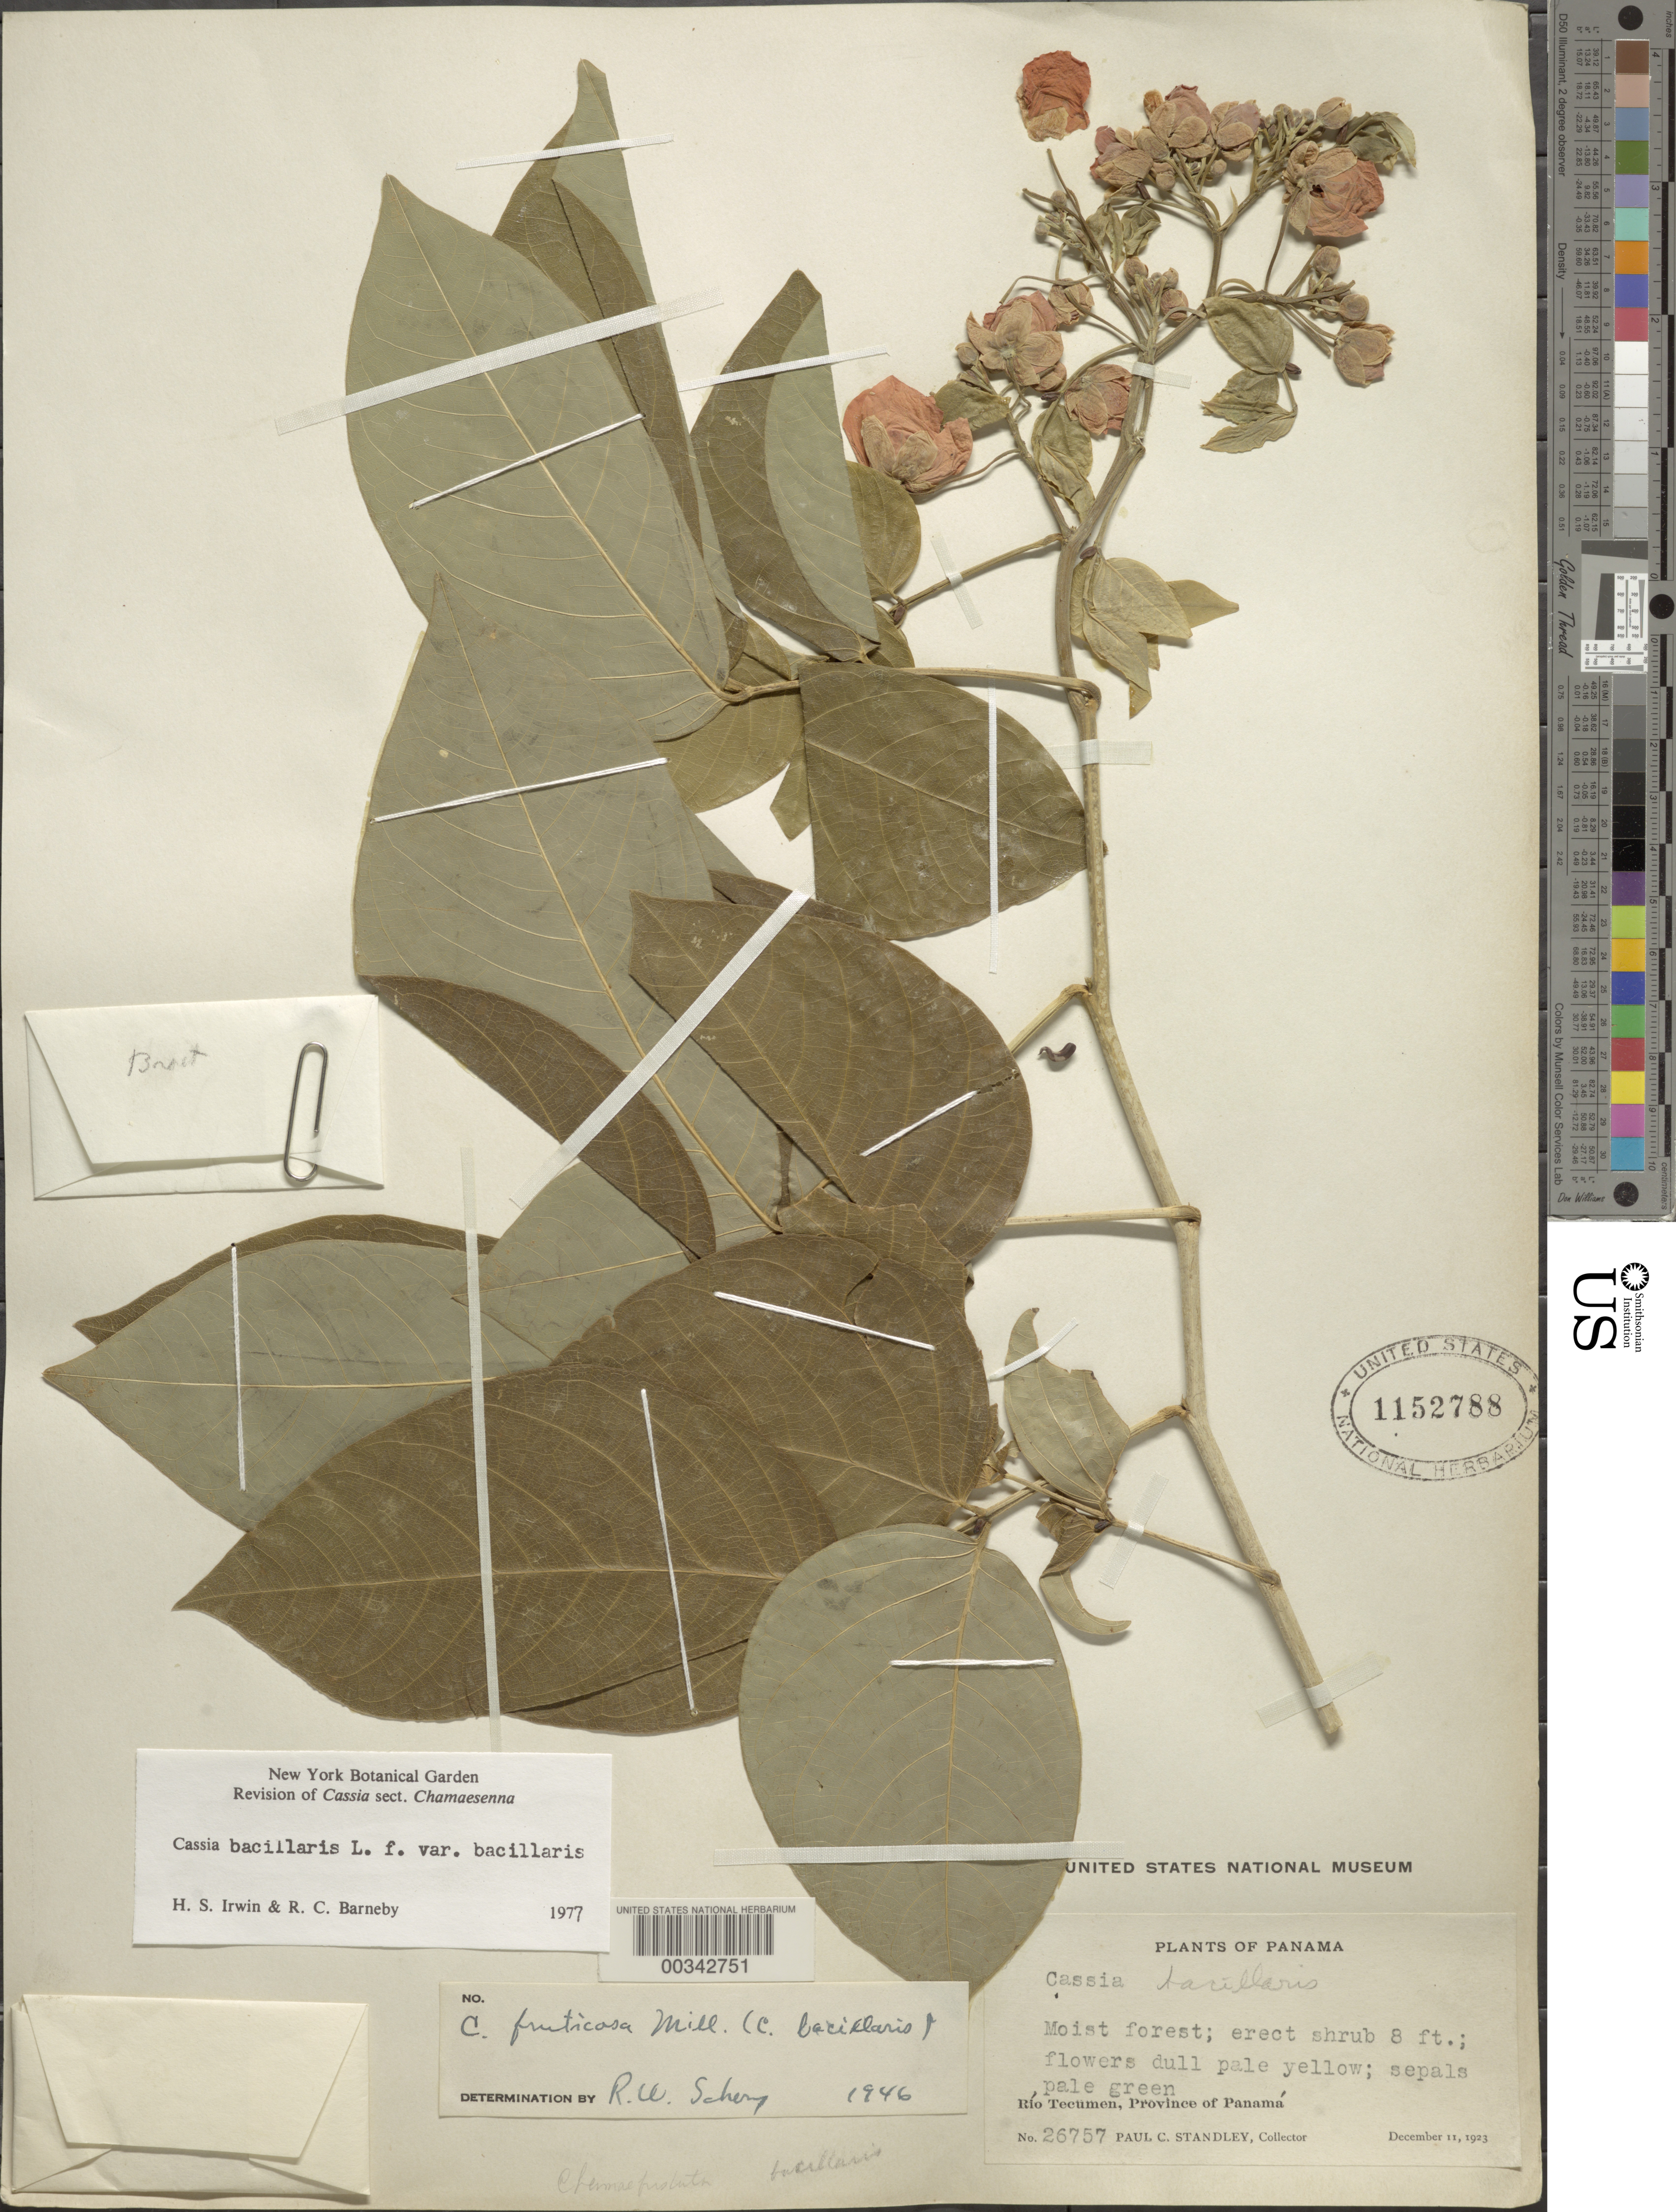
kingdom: Plantae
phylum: Tracheophyta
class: Magnoliopsida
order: Fabales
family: Fabaceae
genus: Senna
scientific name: Senna bacillaris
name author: (L. f.) H.S. Irwin & Barneby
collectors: P. C. Standley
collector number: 26757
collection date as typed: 11 Dec 1923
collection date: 1923-12-11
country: Panama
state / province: Panamá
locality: Rio Tecumen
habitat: Moist forest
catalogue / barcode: US 1152788